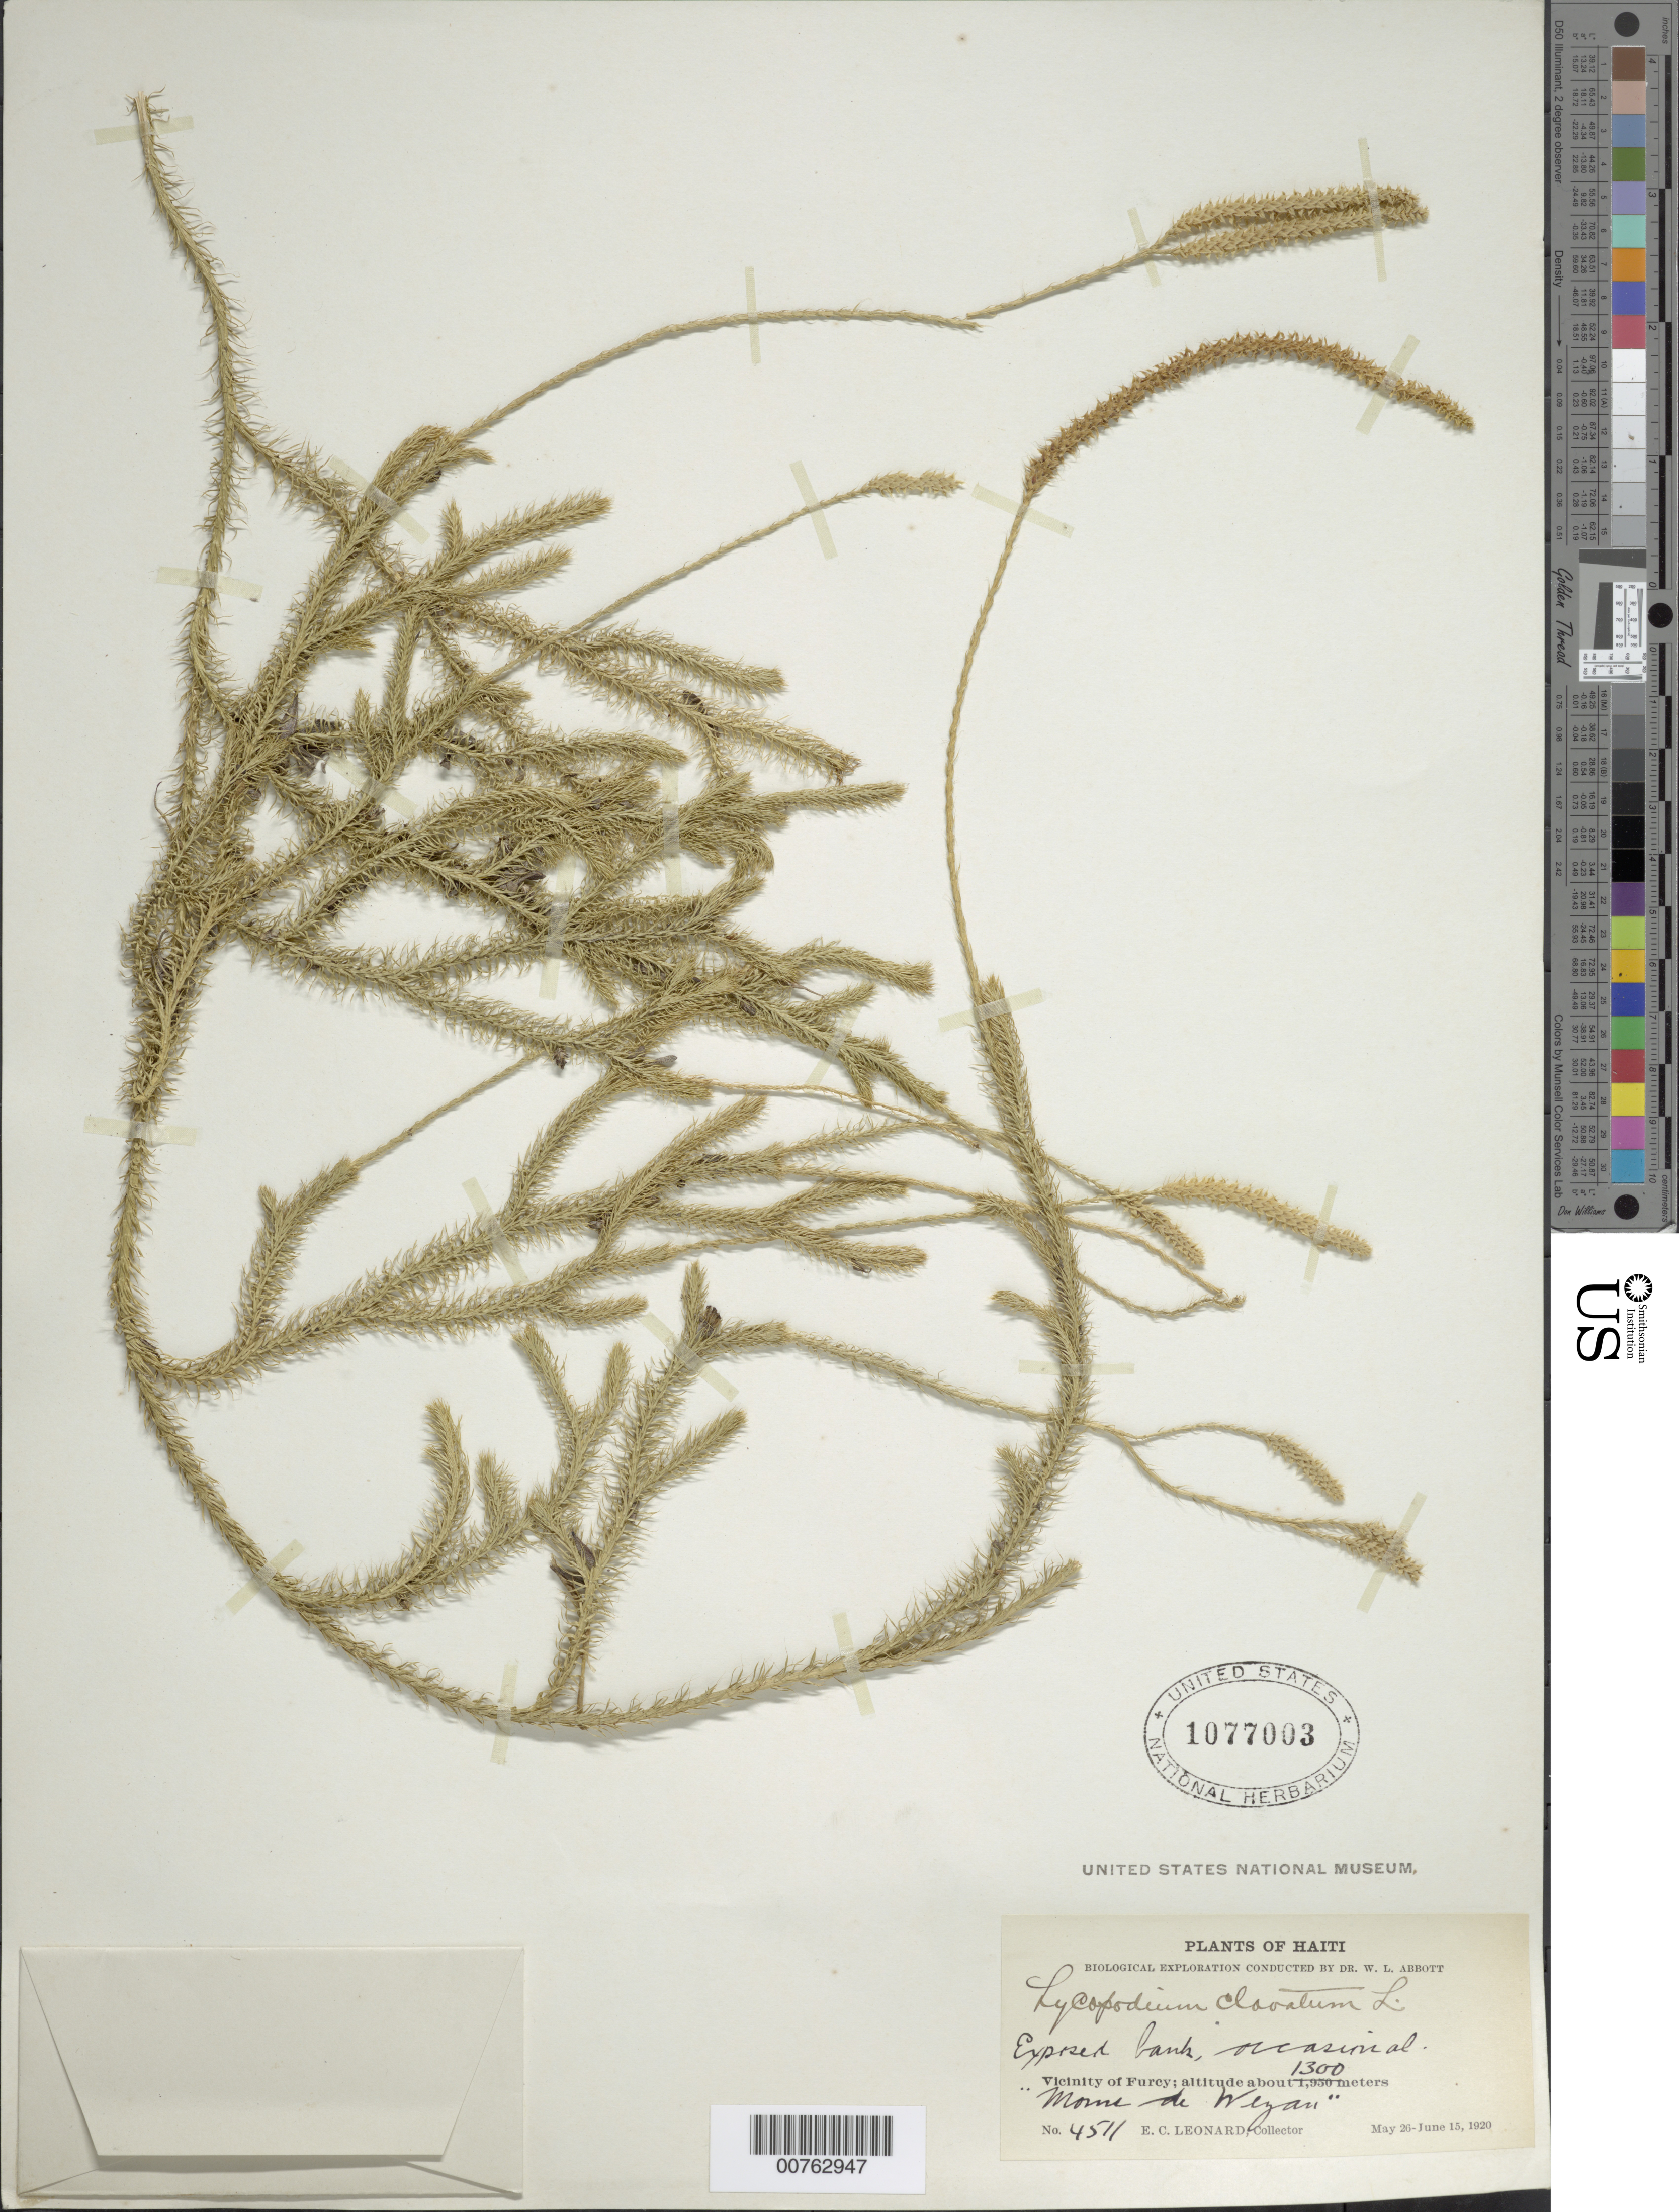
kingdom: Plantae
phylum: Tracheophyta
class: Lycopodiopsida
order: Lycopodiales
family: Lycopodiaceae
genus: Lycopodium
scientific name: Lycopodium clavatum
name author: L.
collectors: E. C. Leonard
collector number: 4511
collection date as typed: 26 May 1920 to 15 Jun 1920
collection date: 1920-05-26/1920-06-15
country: Haiti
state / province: Ouest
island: Hispaniola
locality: Vicinity of Furcy. Morne de Wezari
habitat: Exposed bank, occasional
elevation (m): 1300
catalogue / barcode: US 1077003